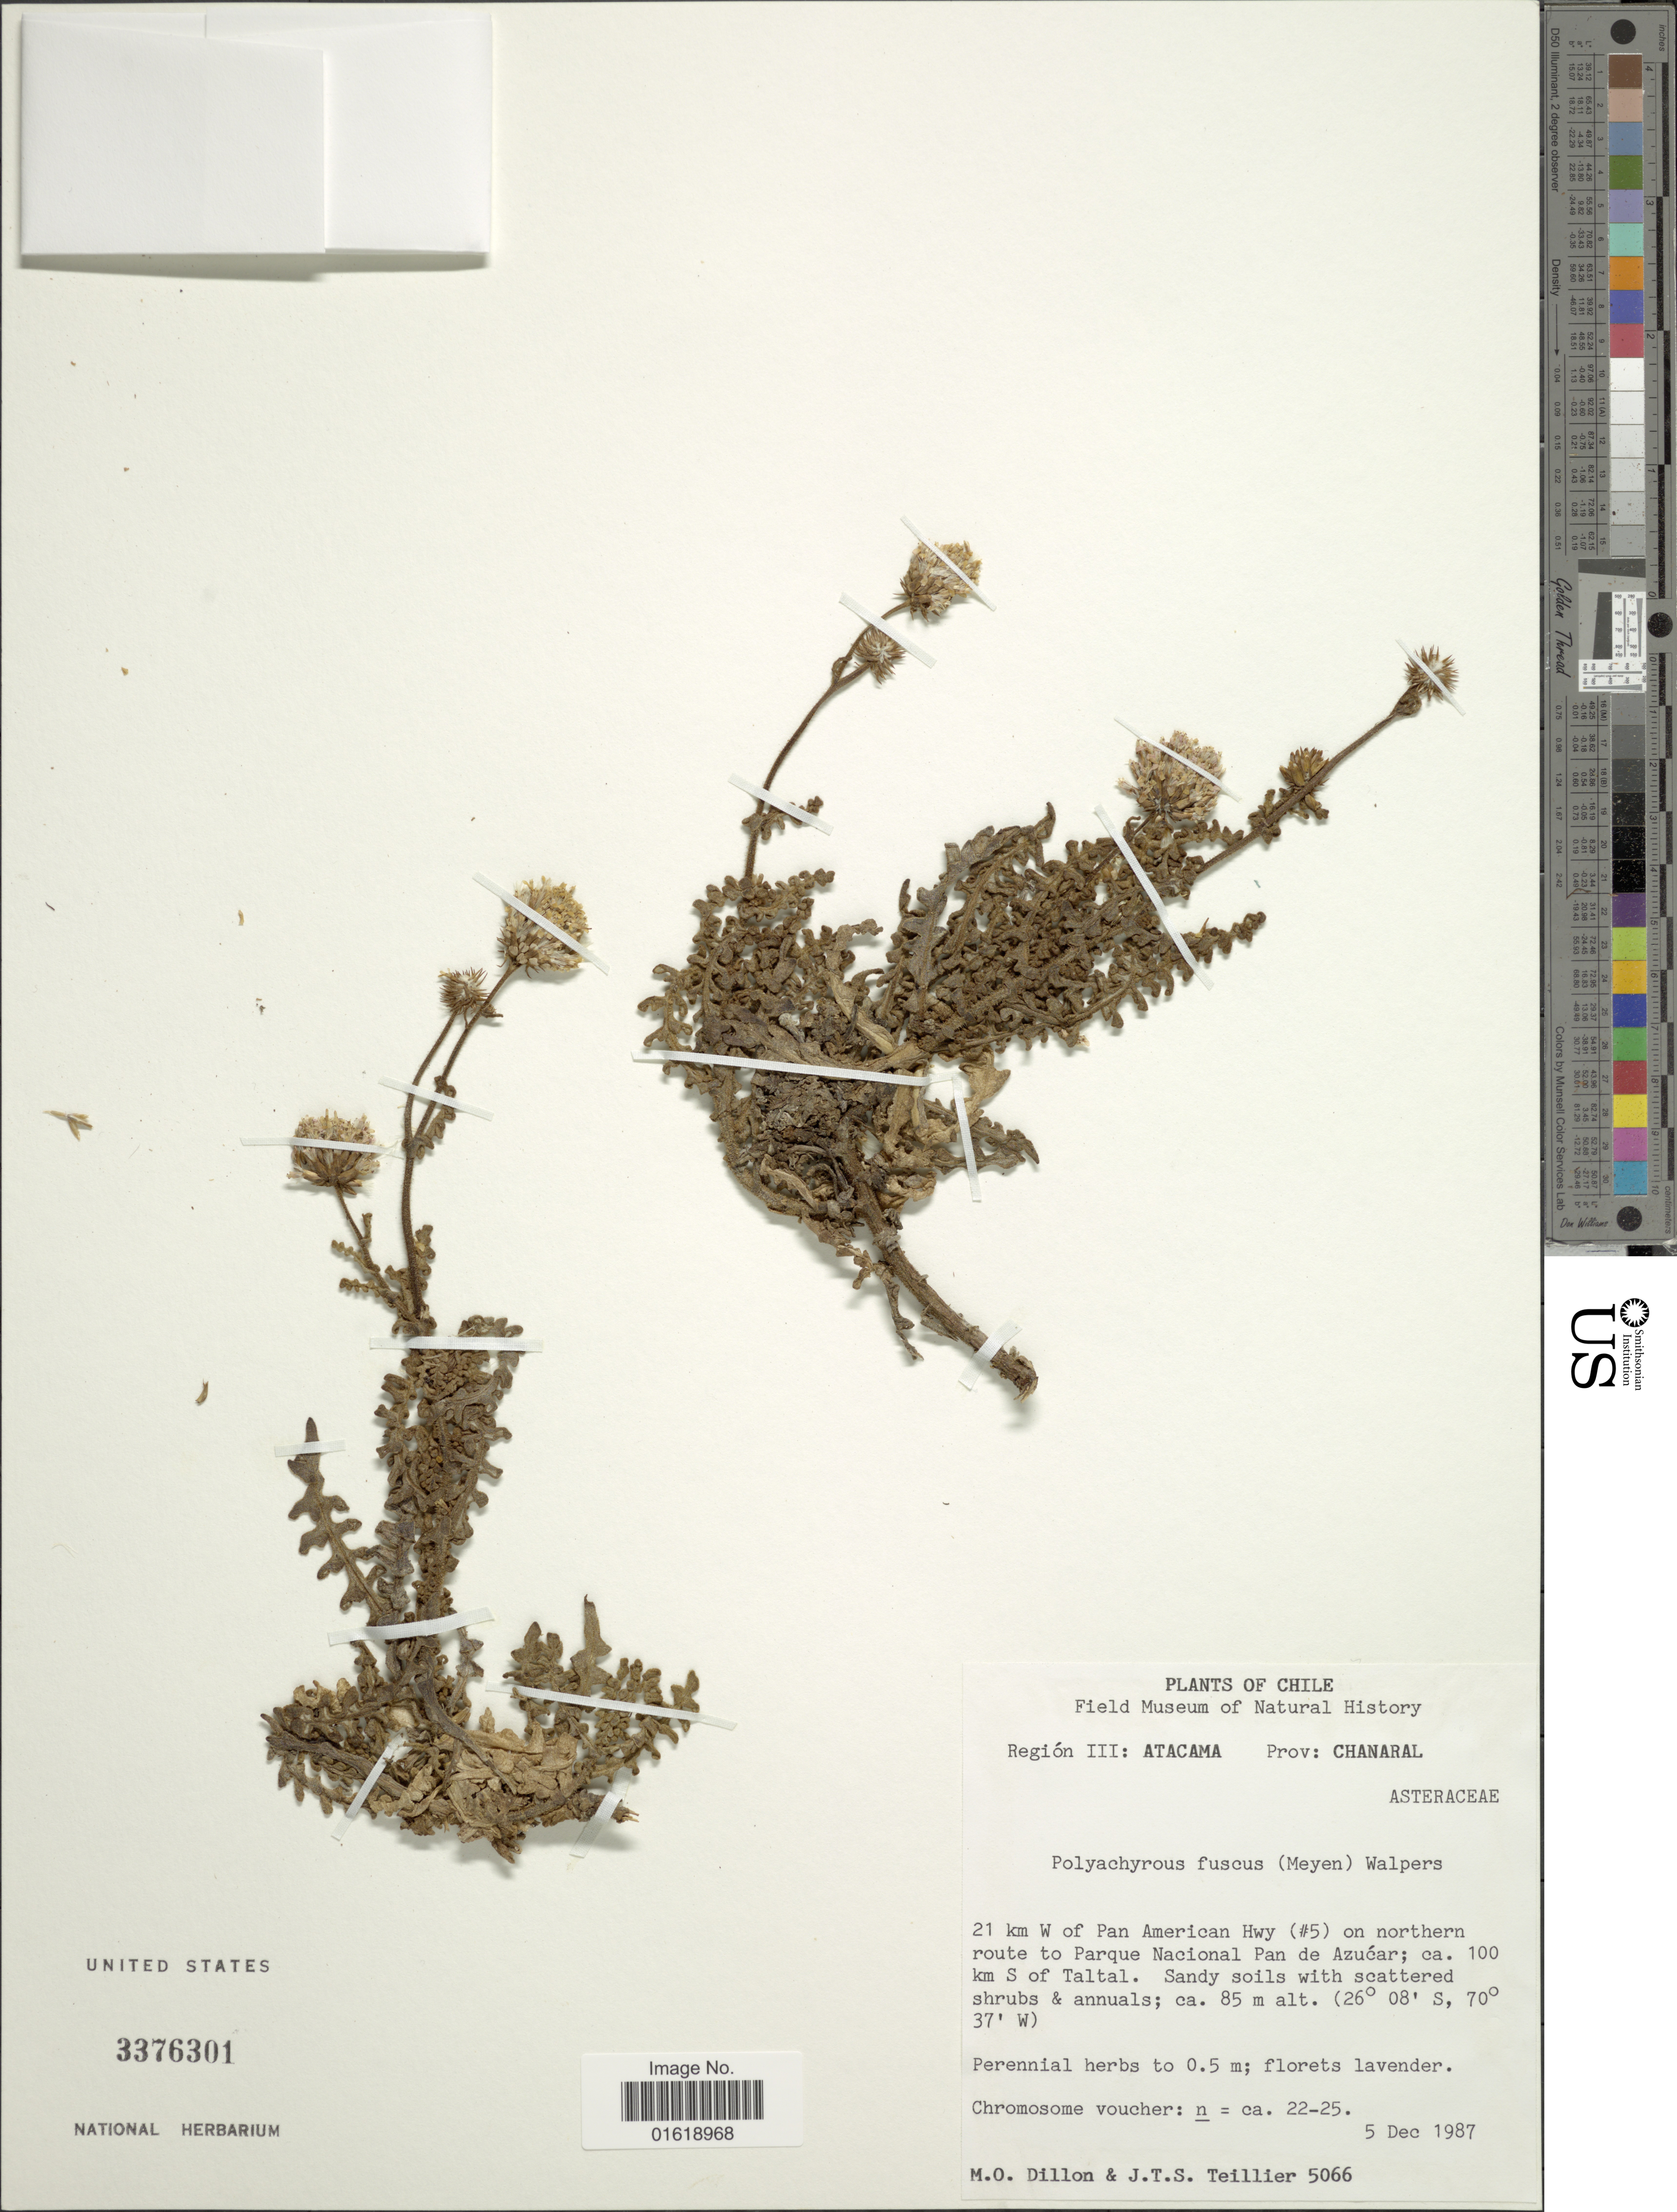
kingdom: Plantae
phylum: Tracheophyta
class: Magnoliopsida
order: Asterales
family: Asteraceae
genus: Polyachyrus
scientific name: Polyachyrus fuscus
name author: (Meyen) Walp.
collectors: M. O. Dillon & Teillier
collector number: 5066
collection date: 1987-12-05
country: Chile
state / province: Atacama (III)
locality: Región III: Atacama. Prov: Chanaral. 21 km W of Pan American Hwy (#5) on northern route to Parque Nacional Pan de Azucar; ca. 100 km S of Taltal.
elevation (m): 85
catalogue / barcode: US 3376301